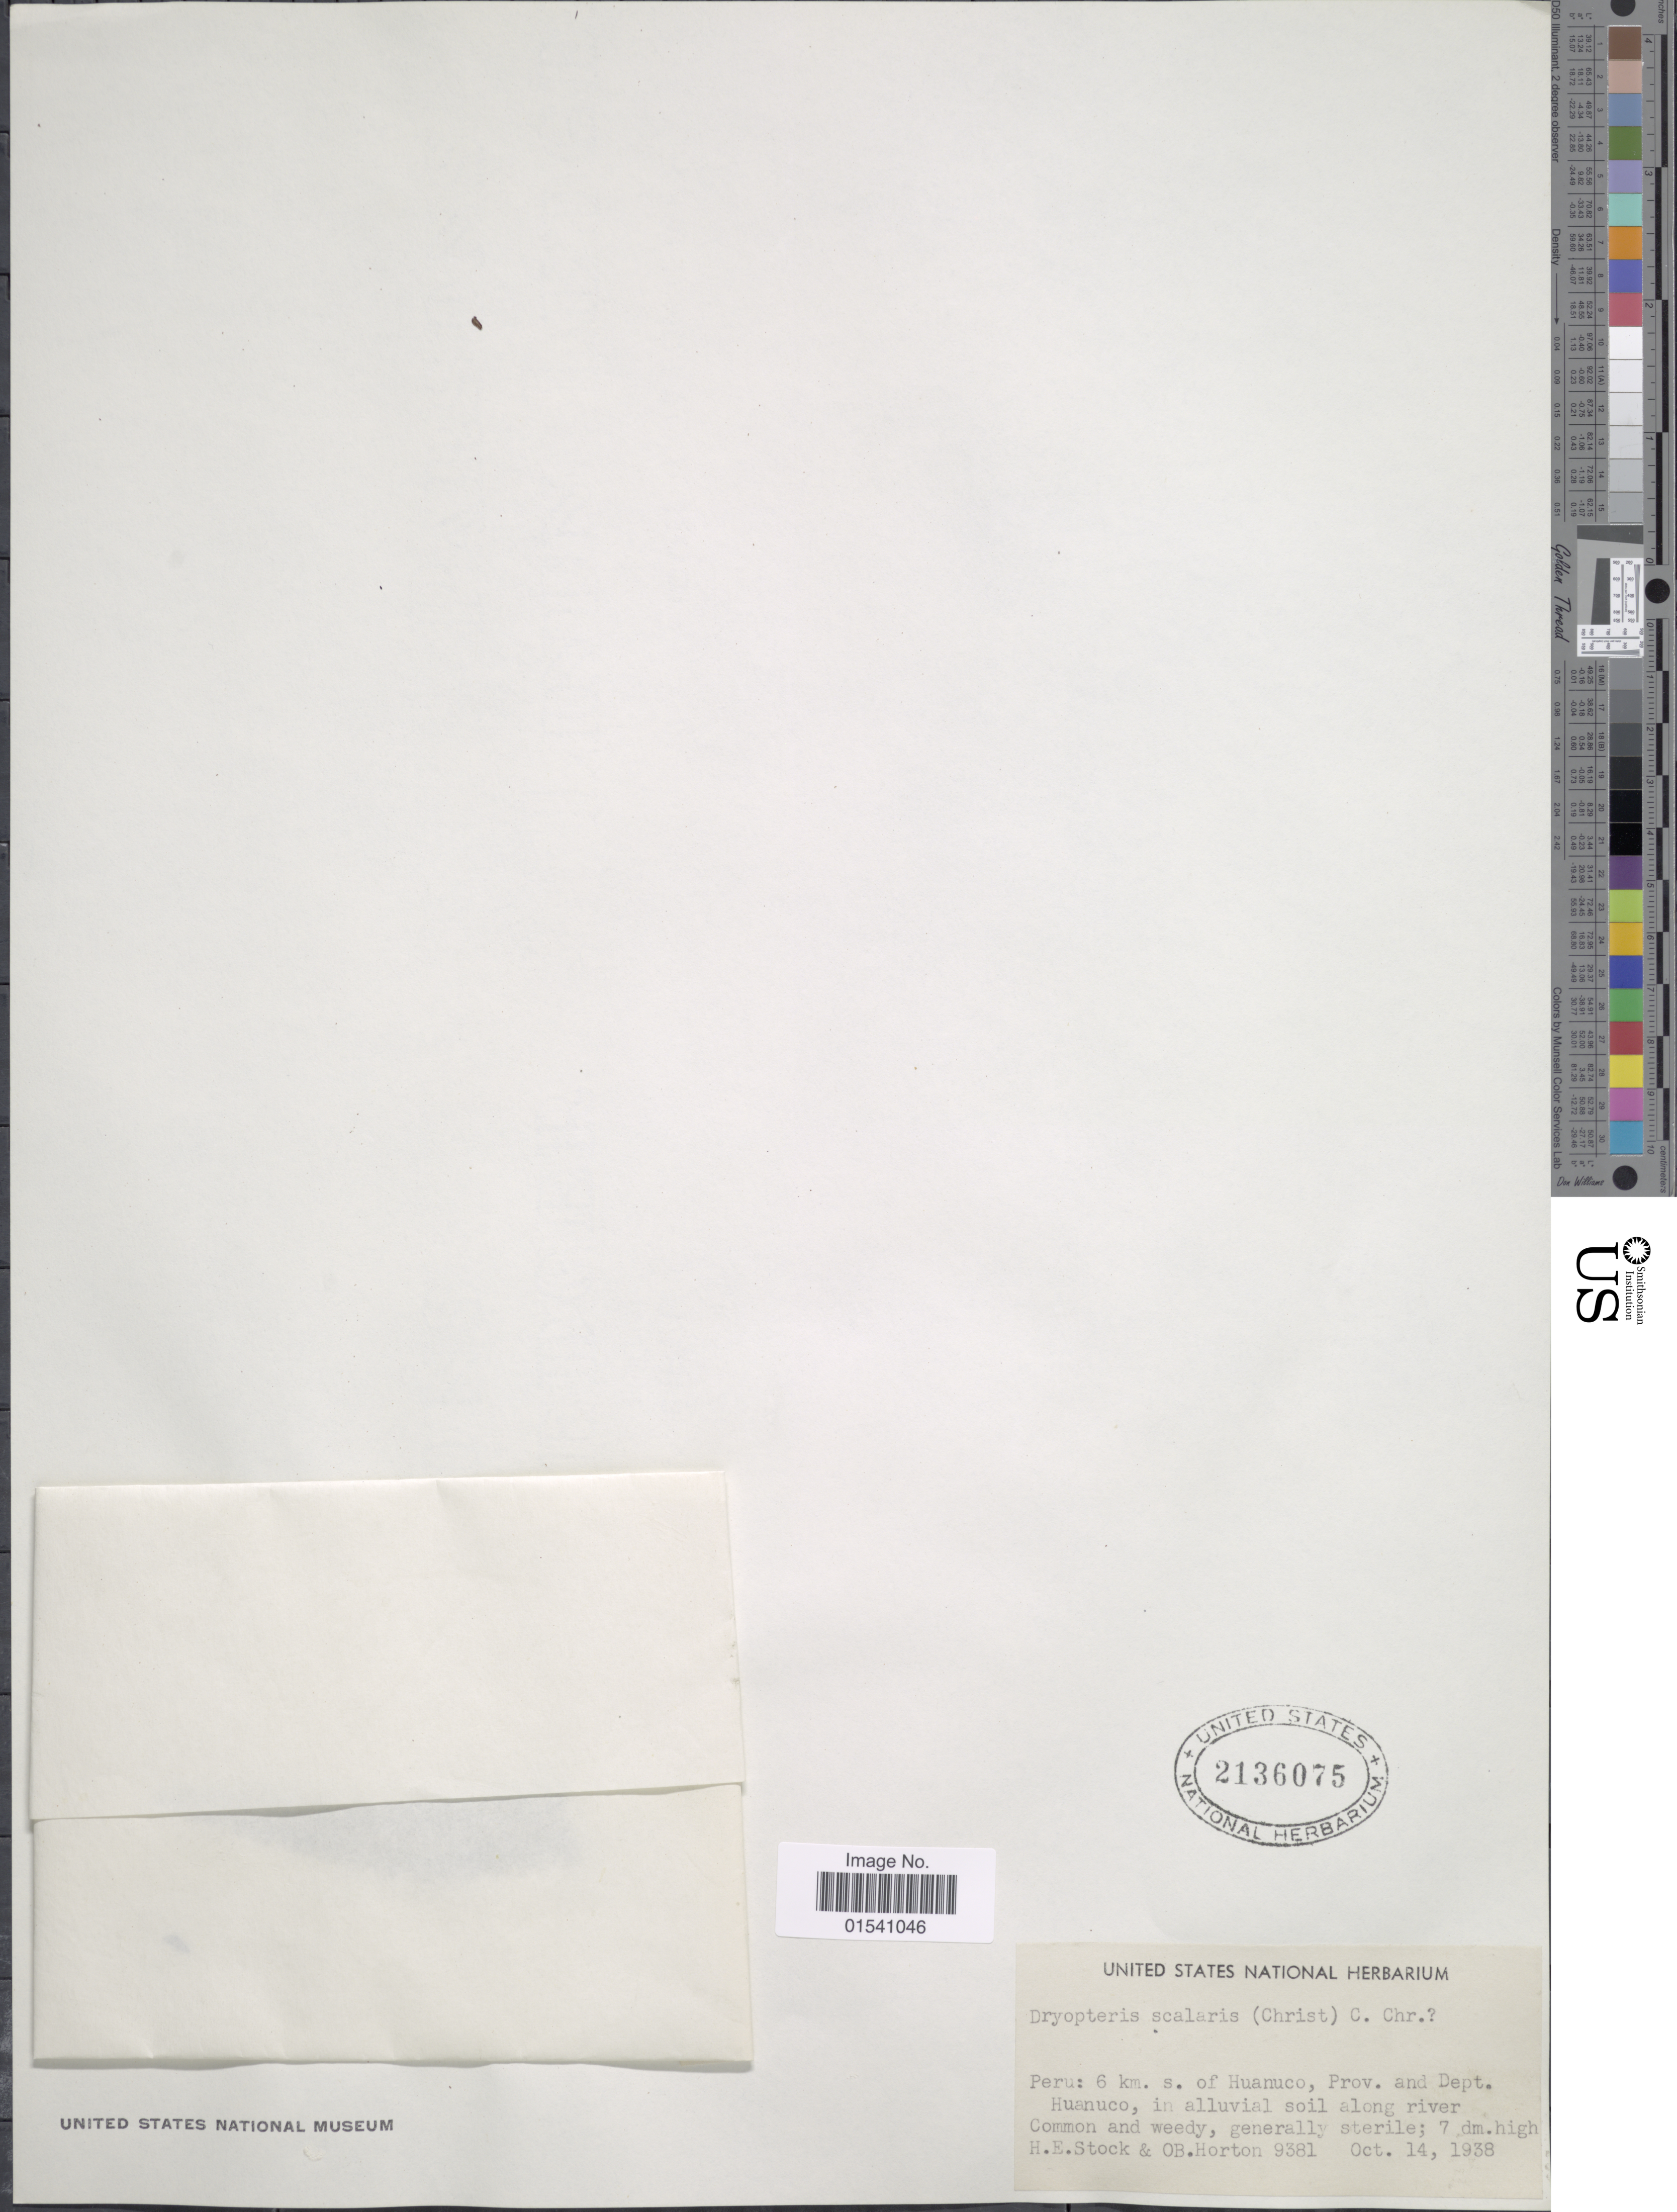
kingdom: Plantae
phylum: Tracheophyta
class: Polypodiopsida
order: Polypodiales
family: Thelypteridaceae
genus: Amauropelta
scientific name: Amauropelta scalaris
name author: (Christ) Á. Löve & D. Löve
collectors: H. Stock & O. B. Horton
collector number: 9381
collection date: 1938-10-14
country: Peru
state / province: Huánuco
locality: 6 km. s. of Huanuco, Dept. Huanuco, in alluvila soil along river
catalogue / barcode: US 2136075